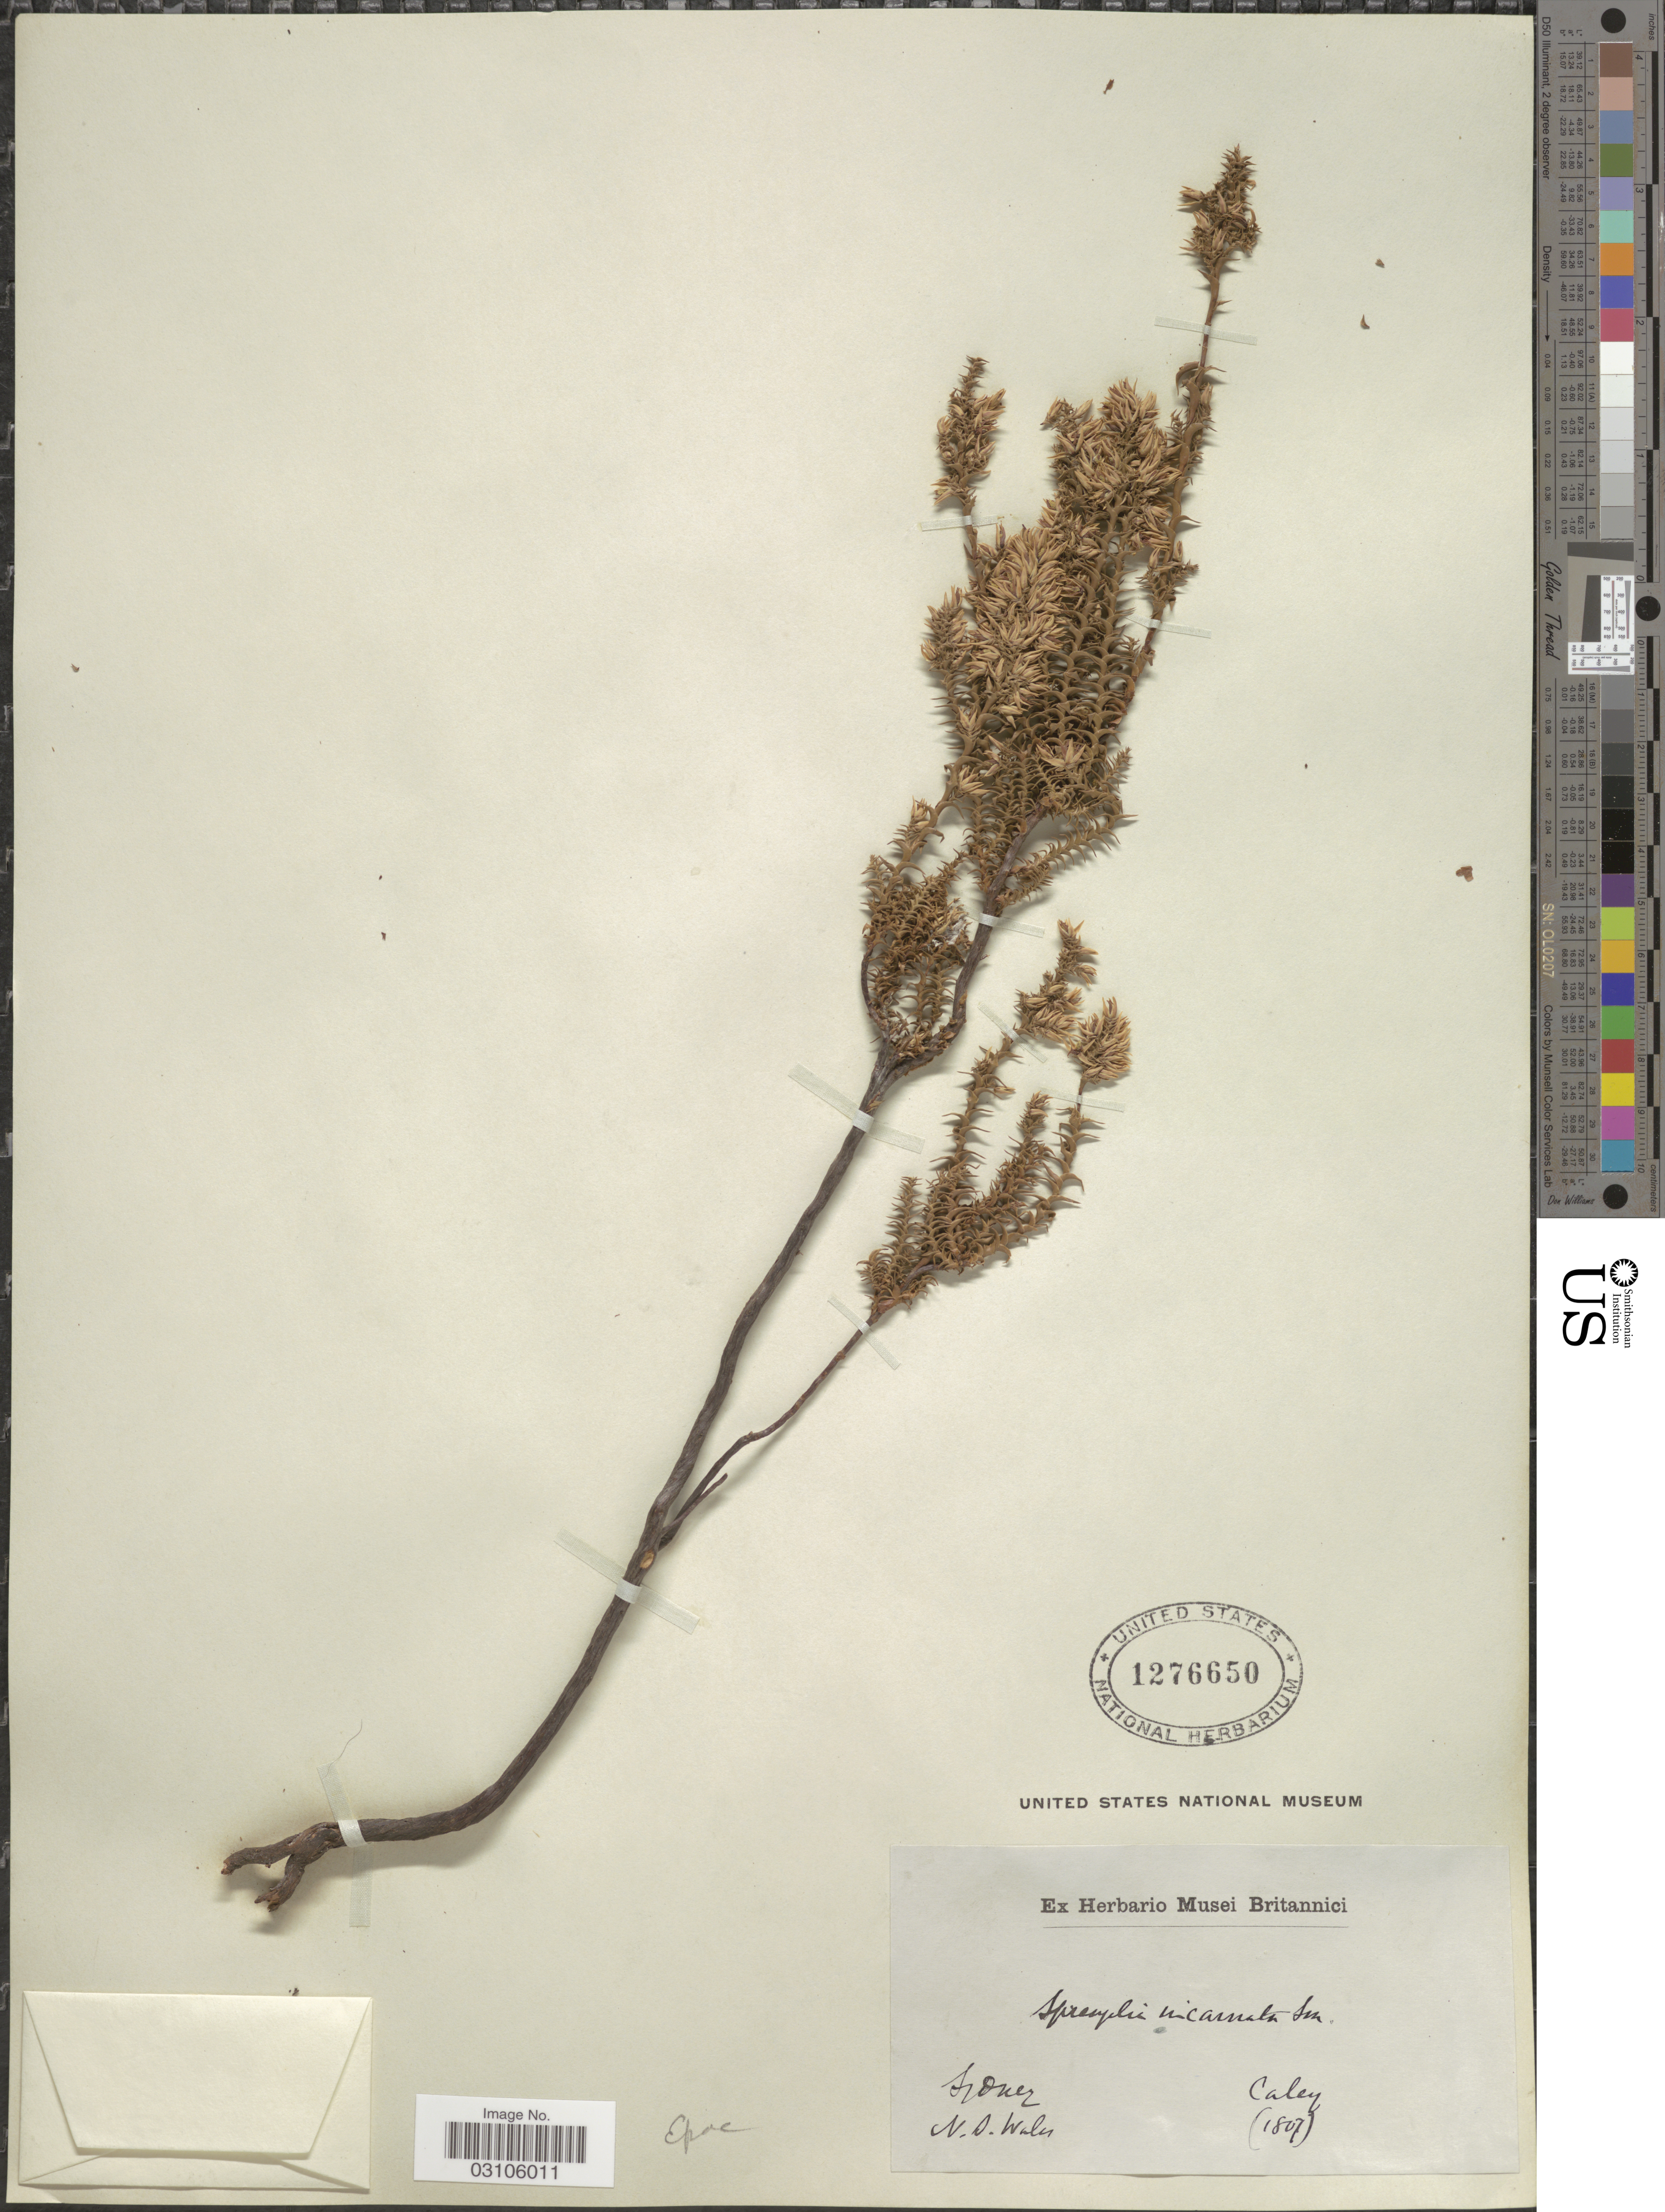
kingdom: Plantae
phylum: Tracheophyta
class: Magnoliopsida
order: Ericales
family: Ericaceae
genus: Sprengelia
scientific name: Sprengelia incarnata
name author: L.S. Sm.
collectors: -. Caley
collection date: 1807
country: Australia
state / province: New South Wales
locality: Sydney.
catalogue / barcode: US 1276650